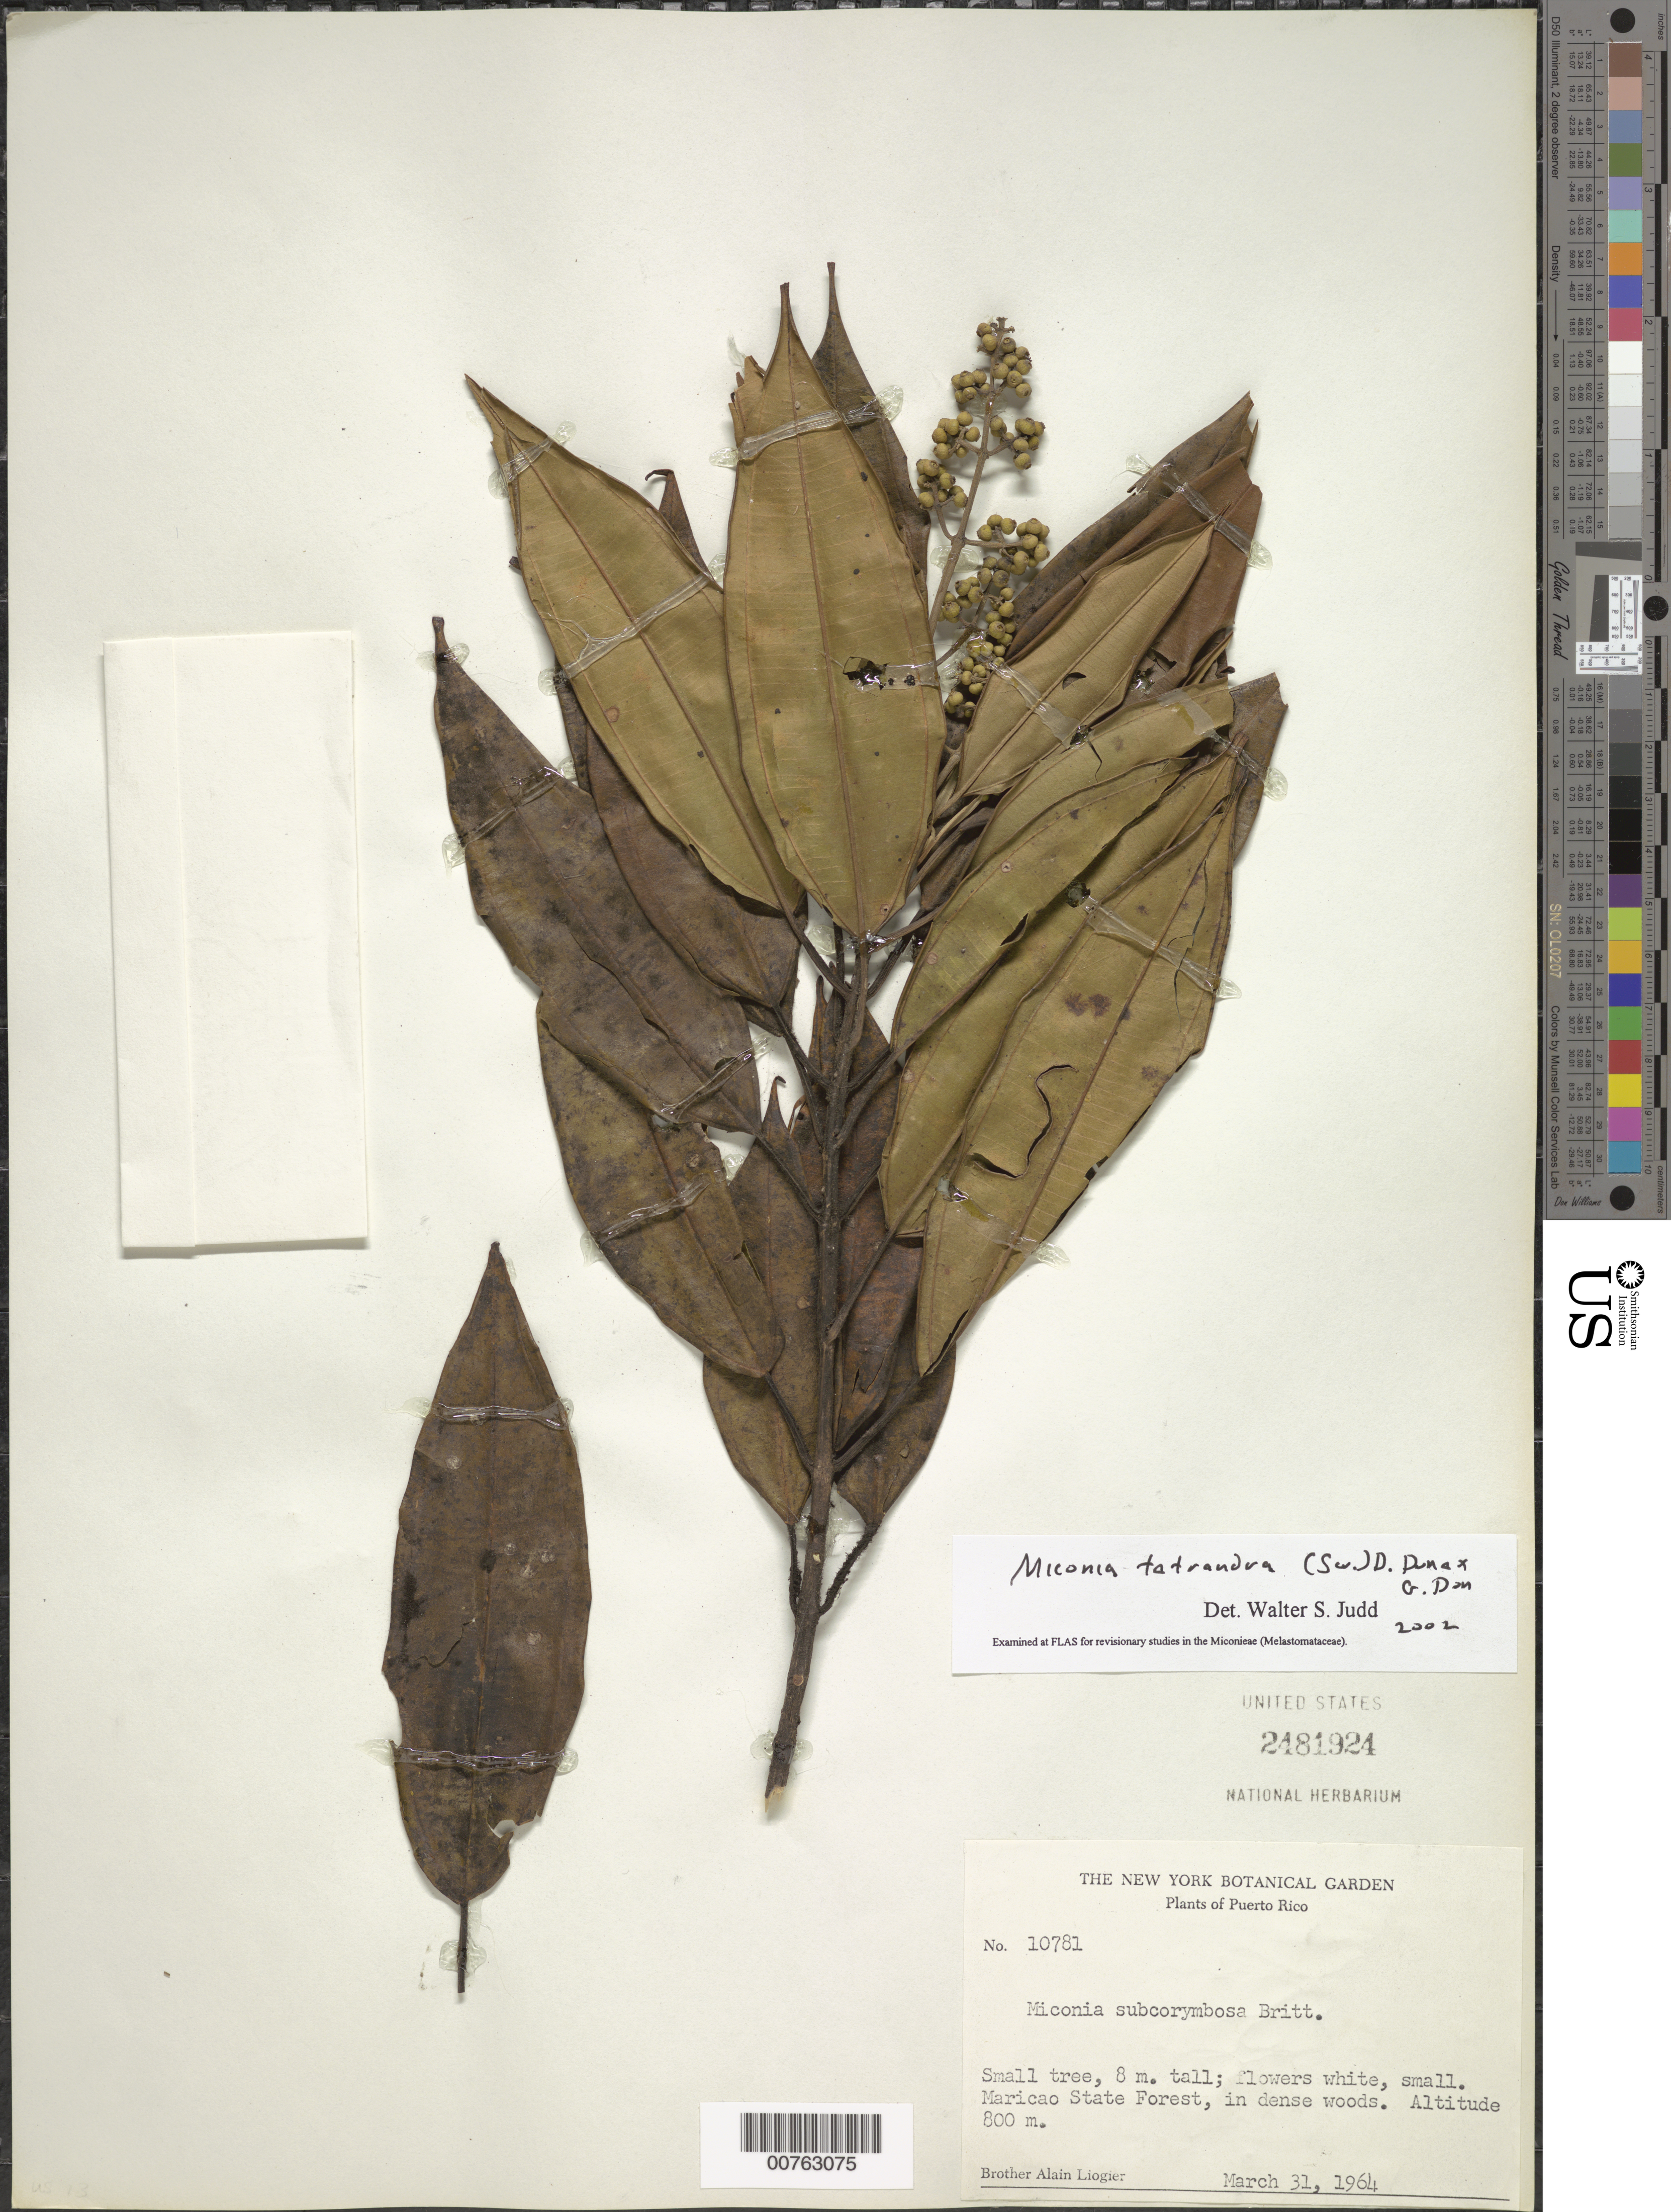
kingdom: Plantae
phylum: Tracheophyta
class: Magnoliopsida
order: Myrtales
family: Melastomataceae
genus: Miconia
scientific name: Miconia tetrandra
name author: (Sw.) D. Don ex G. Don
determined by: Judd, Walter S.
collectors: A. H. Liogier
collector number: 10781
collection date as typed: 31 Mar 1964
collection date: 1964-03-31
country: Puerto Rico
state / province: Maricao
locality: Maricao State Forest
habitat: Dense woods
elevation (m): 800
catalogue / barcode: US 2481924